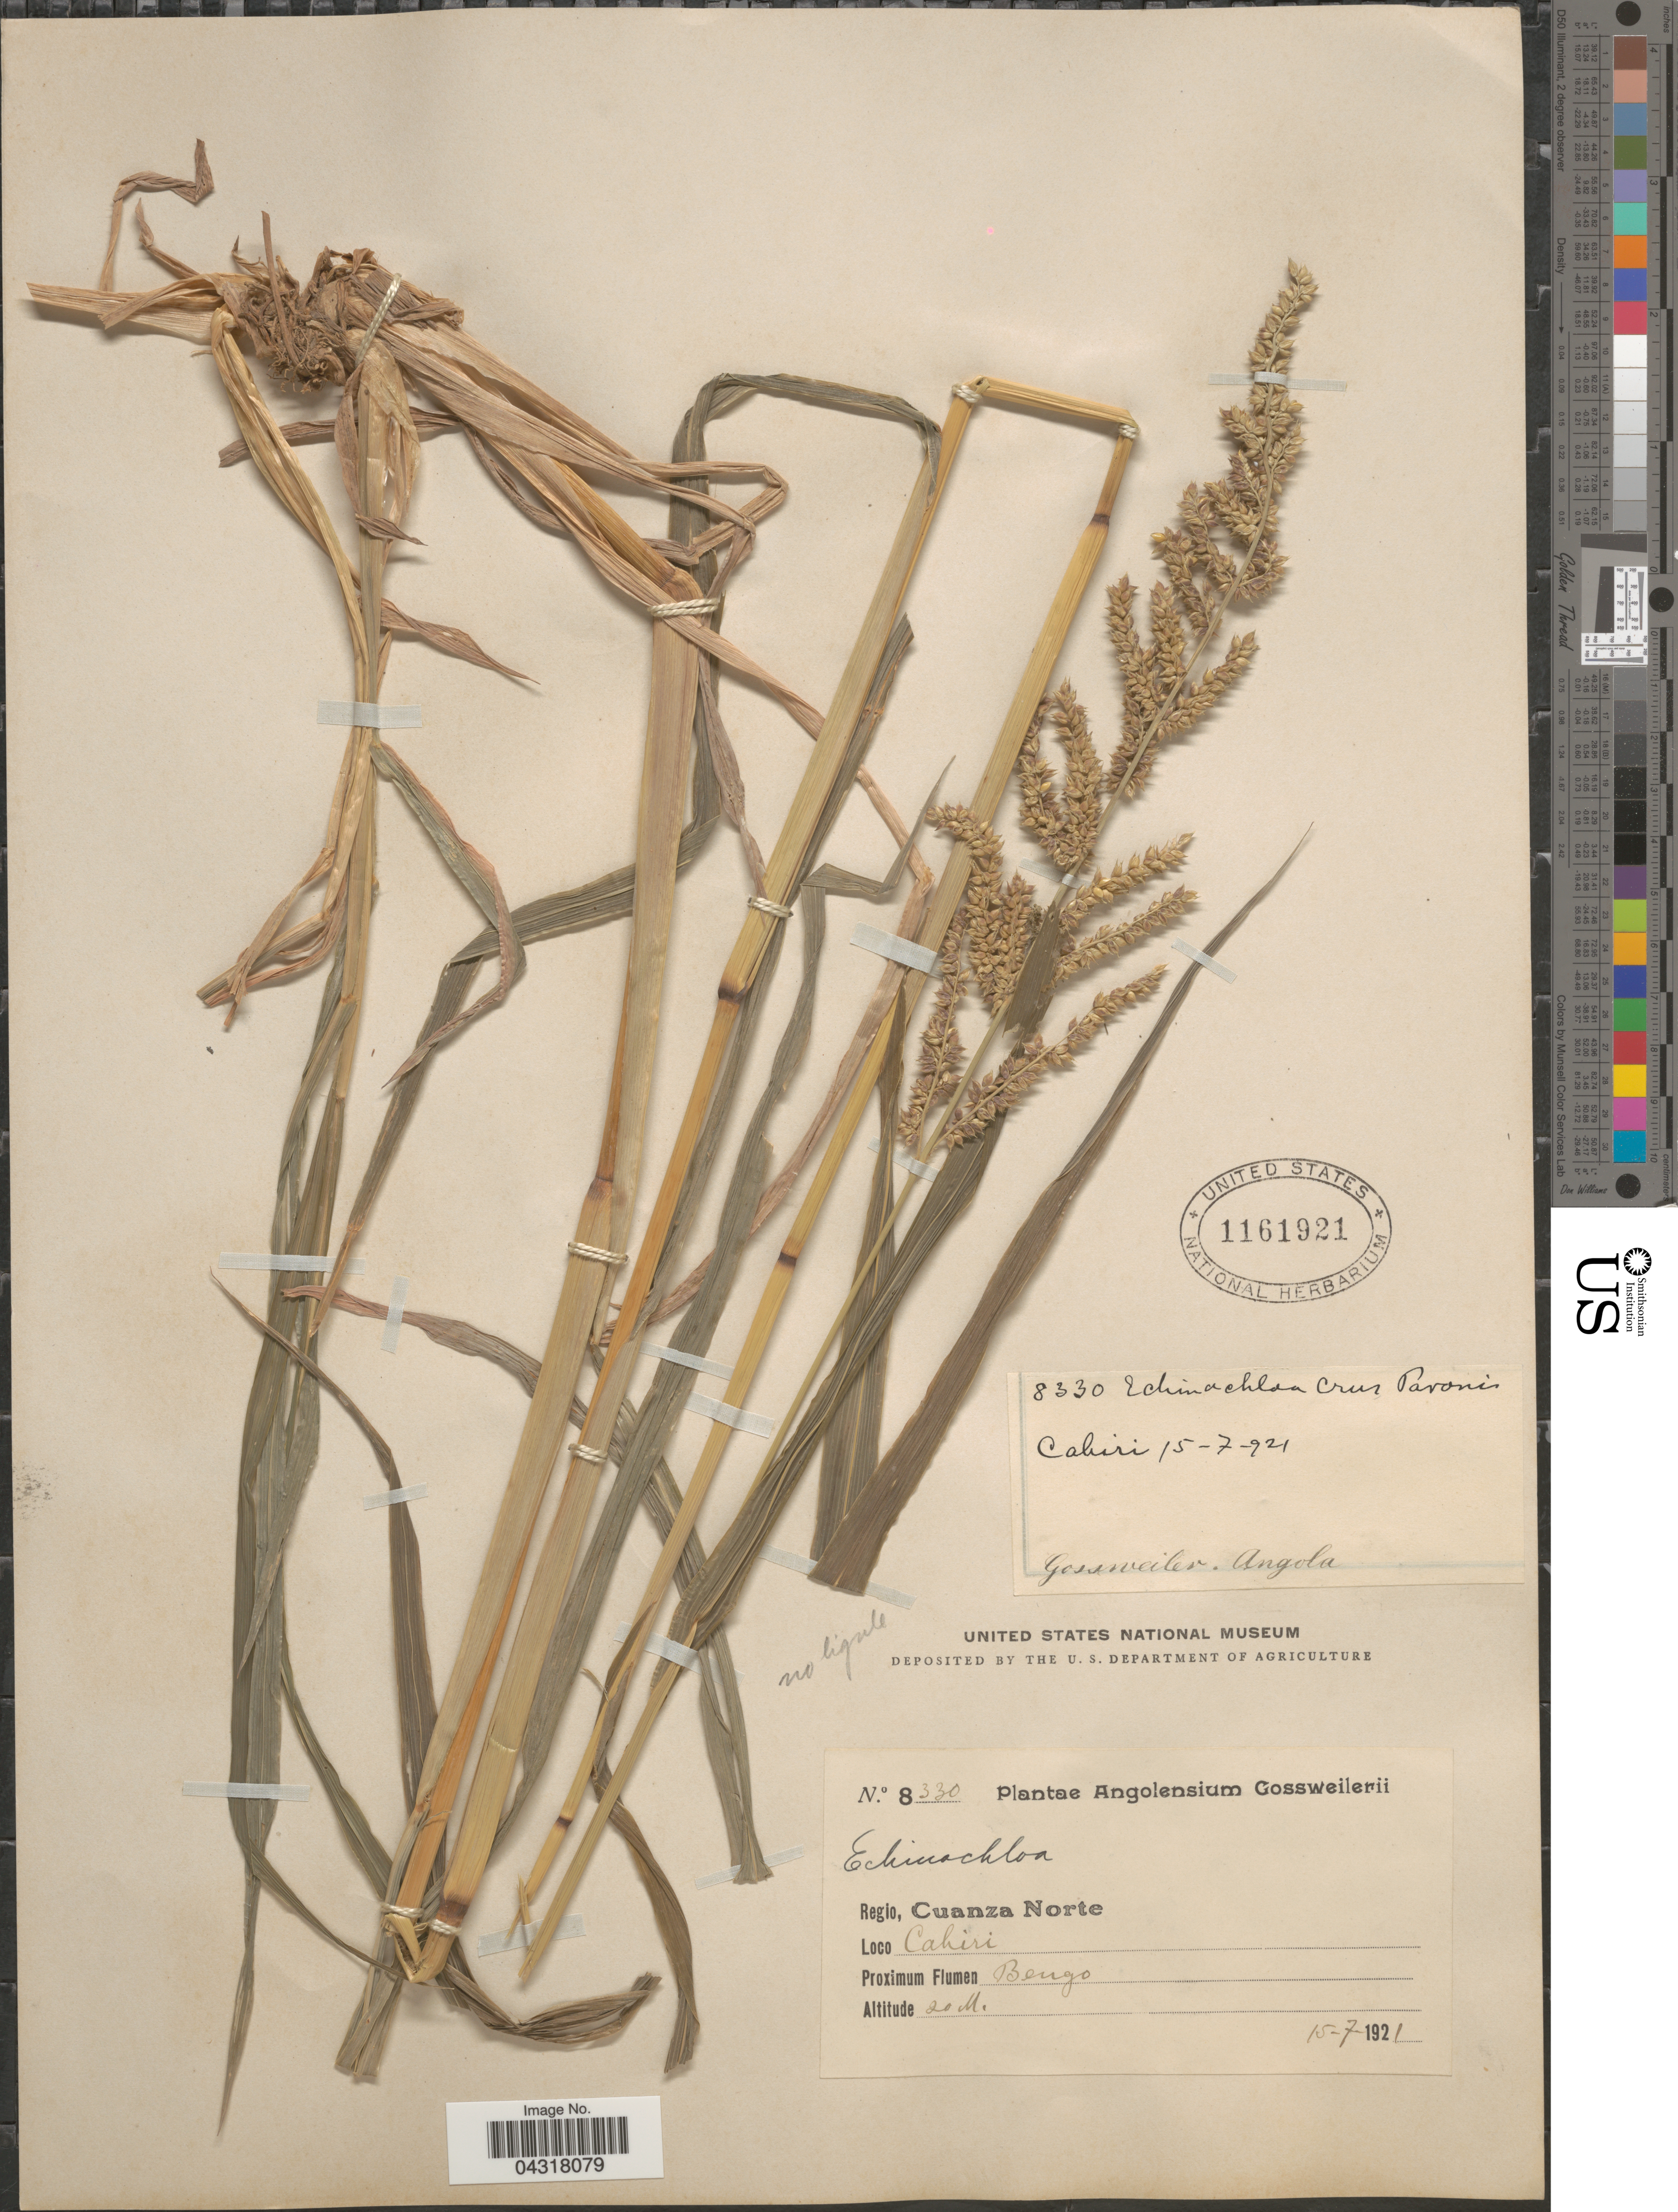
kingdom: Plantae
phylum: Tracheophyta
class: Liliopsida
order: Poales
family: Poaceae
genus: Echinochloa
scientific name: Echinochloa sp.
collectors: -. Gossweiler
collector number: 8330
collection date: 1921-07-15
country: Angola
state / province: Cuanza Norte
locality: Regio, Cuanza Norte. Cahiri. Proximum Flumen Bengo.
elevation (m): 20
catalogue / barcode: US 1161921